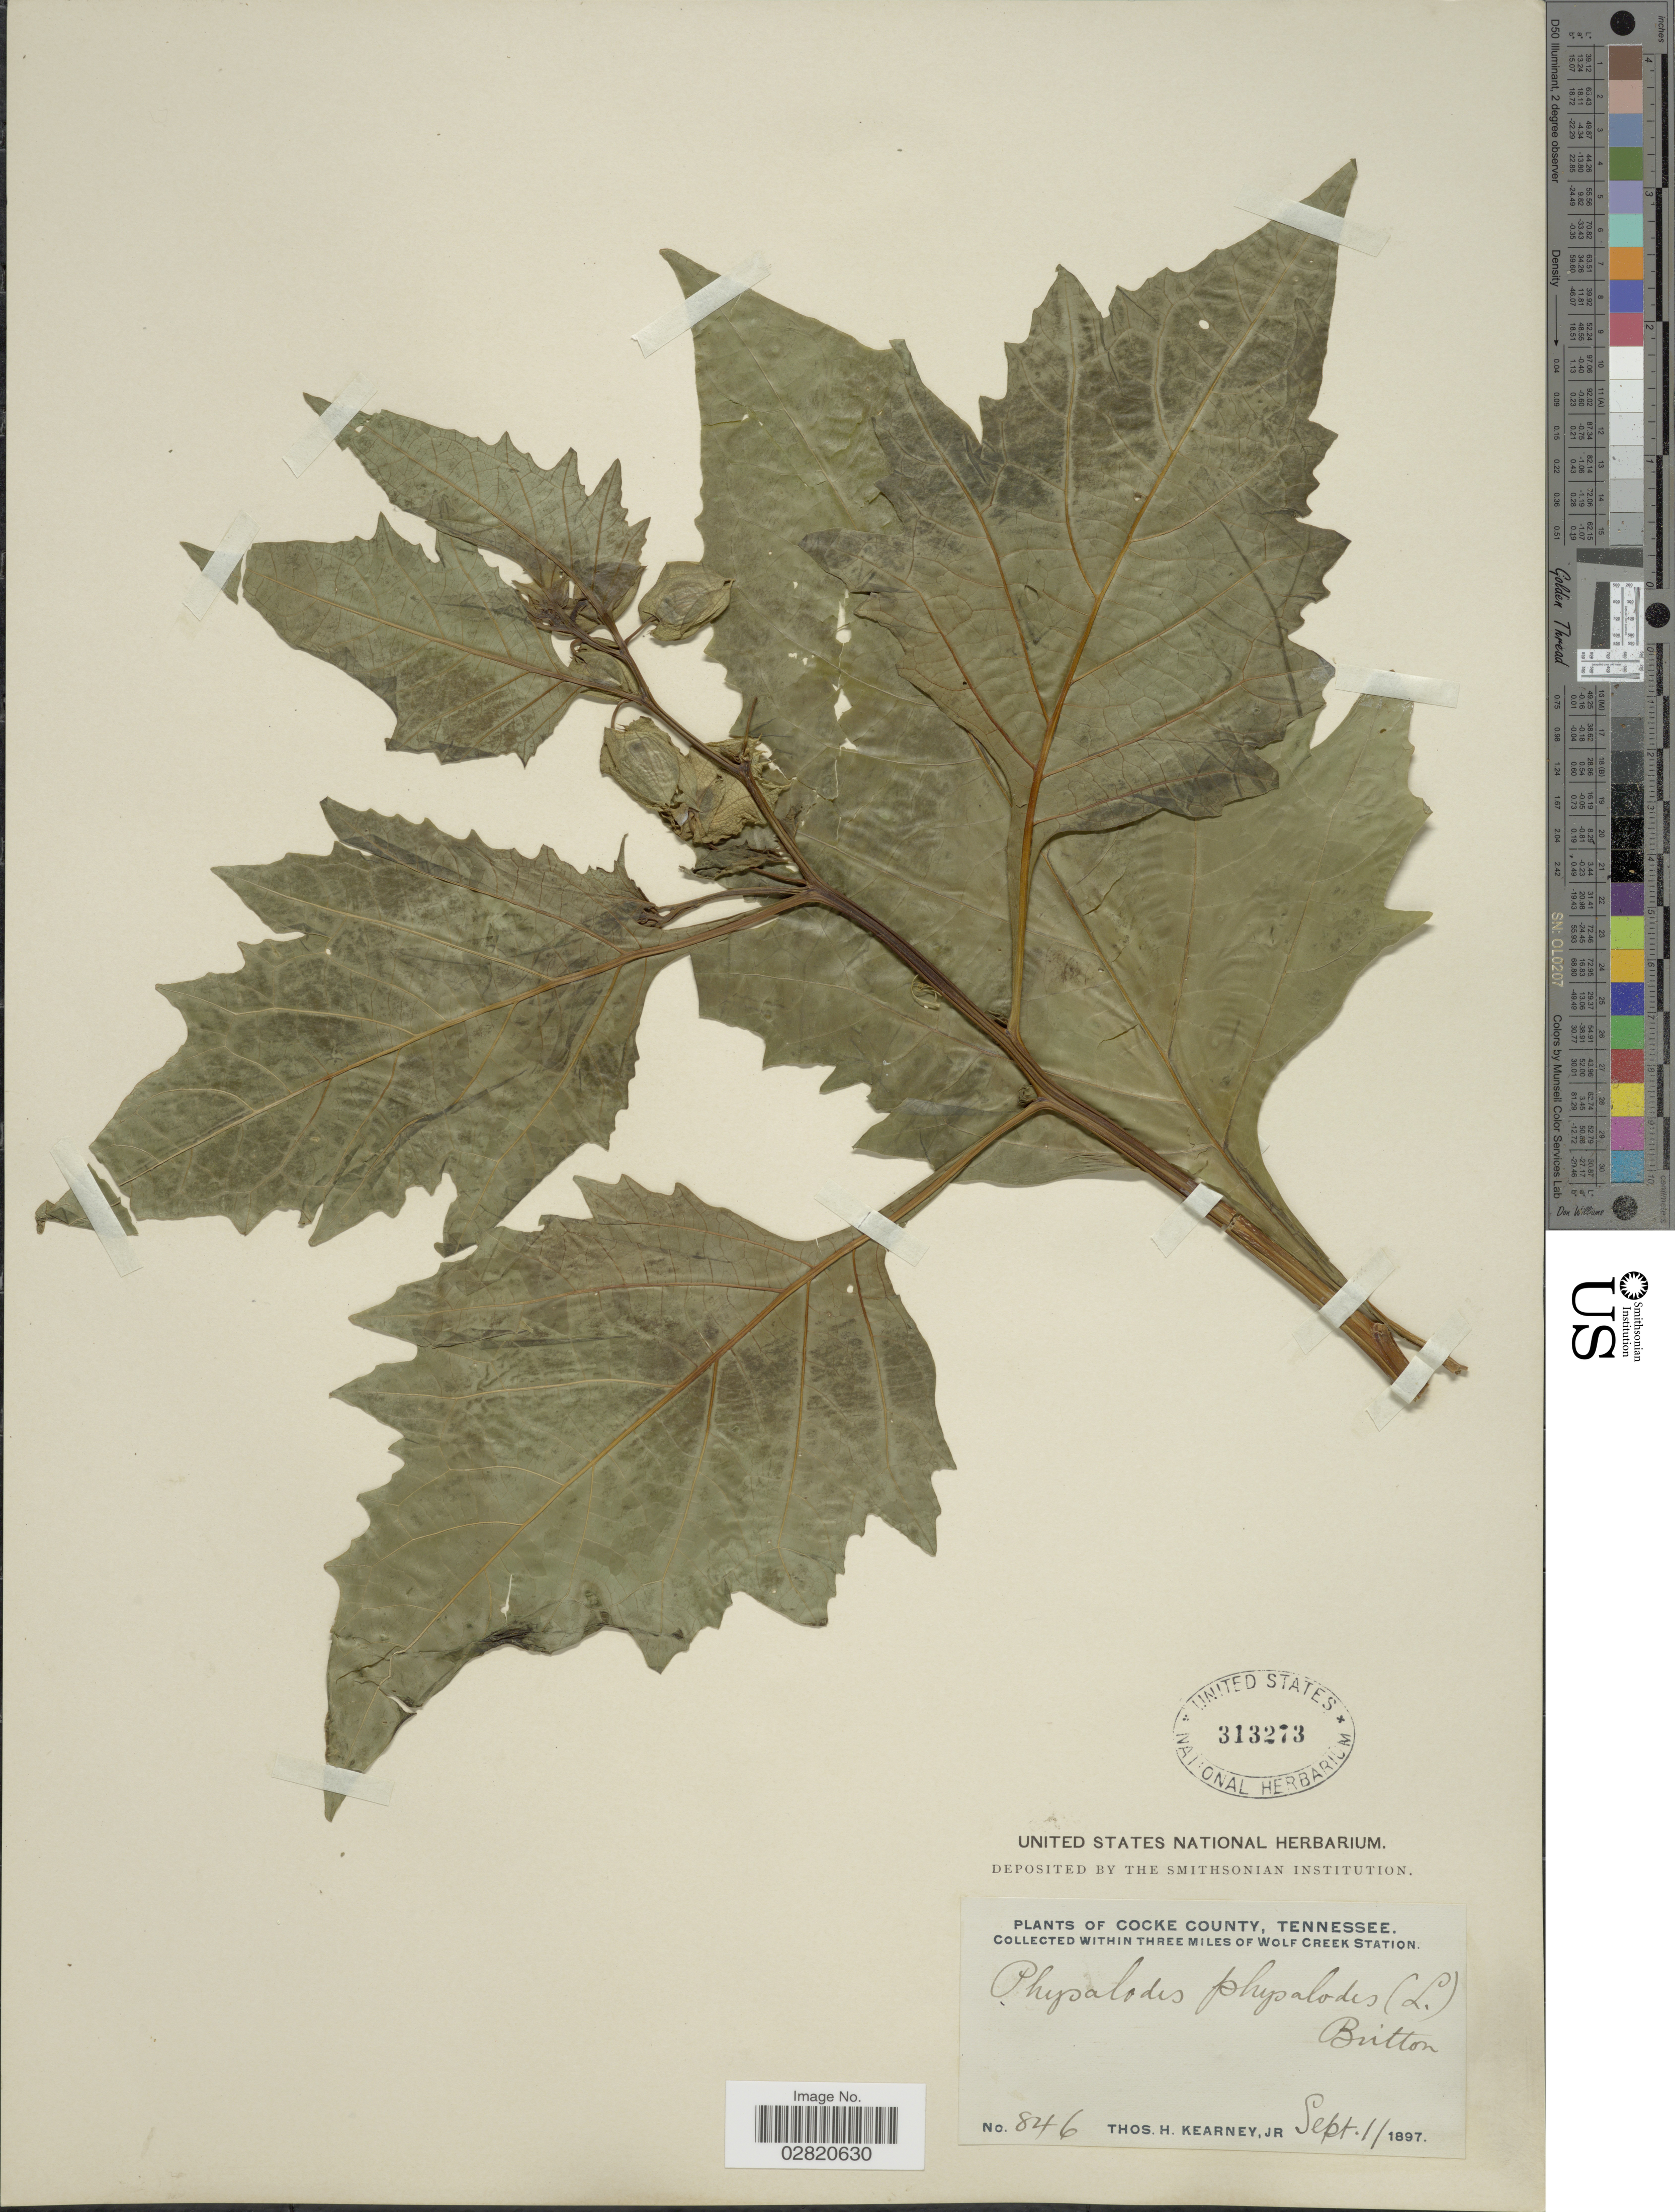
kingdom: Plantae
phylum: Tracheophyta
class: Magnoliopsida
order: Solanales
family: Solanaceae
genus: Nicandra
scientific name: Nicandra physalodes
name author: (L.) Gaertn.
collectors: T. H. Kearney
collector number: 846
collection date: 1897-09-01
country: United States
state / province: Tennessee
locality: Cocke County. Within three miles of Wolf Creek Station.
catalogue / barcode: US 313273